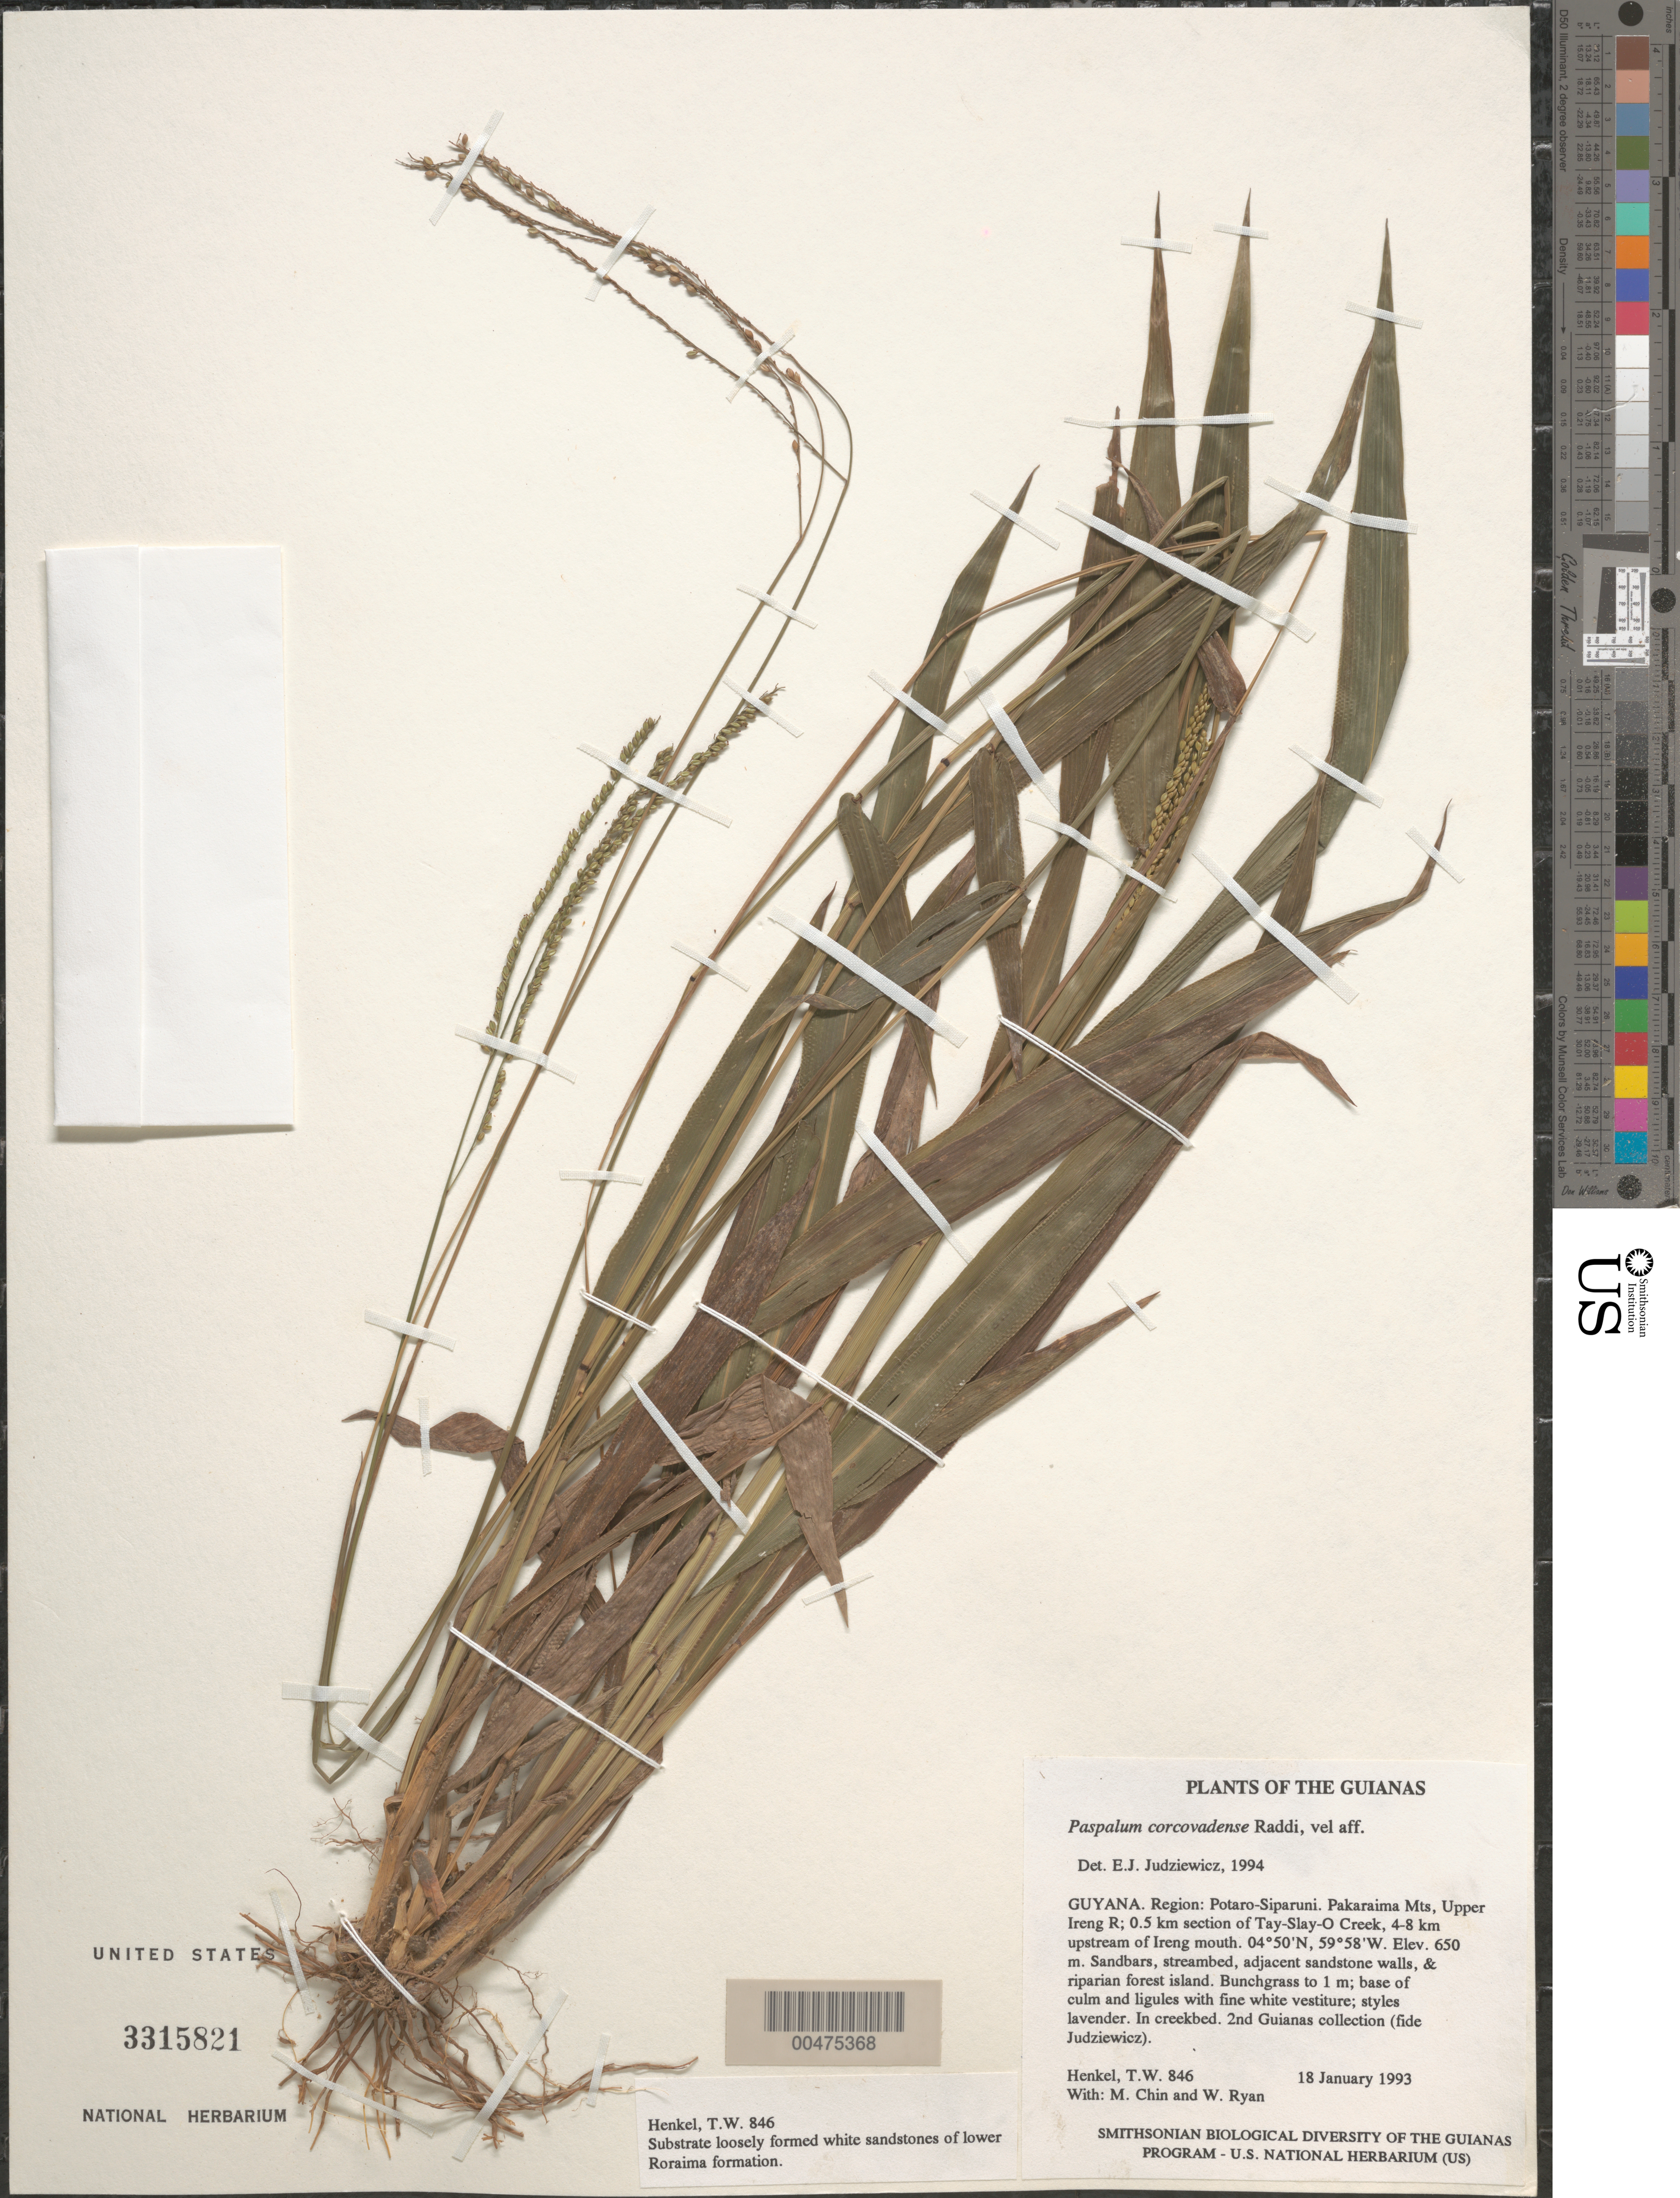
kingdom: Plantae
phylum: Tracheophyta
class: Liliopsida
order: Poales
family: Poaceae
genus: Paspalum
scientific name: Paspalum corcovadense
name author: Raddi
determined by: Judziewicz, E. J.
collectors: T. Henkel, M. Chin & W. Ryan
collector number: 846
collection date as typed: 18 January 1993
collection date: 1993-01-18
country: Guyana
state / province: Potaro-Siparuni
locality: Pakaraima Mts, Upper Ireng R; 0.5 km section of Tay-Slay-O Creek, 4-8 km upstream of Ireng mouth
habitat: Sandbars, streambed, adjacent sandstone walls, & riparian forest island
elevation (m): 650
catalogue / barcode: US 3315821